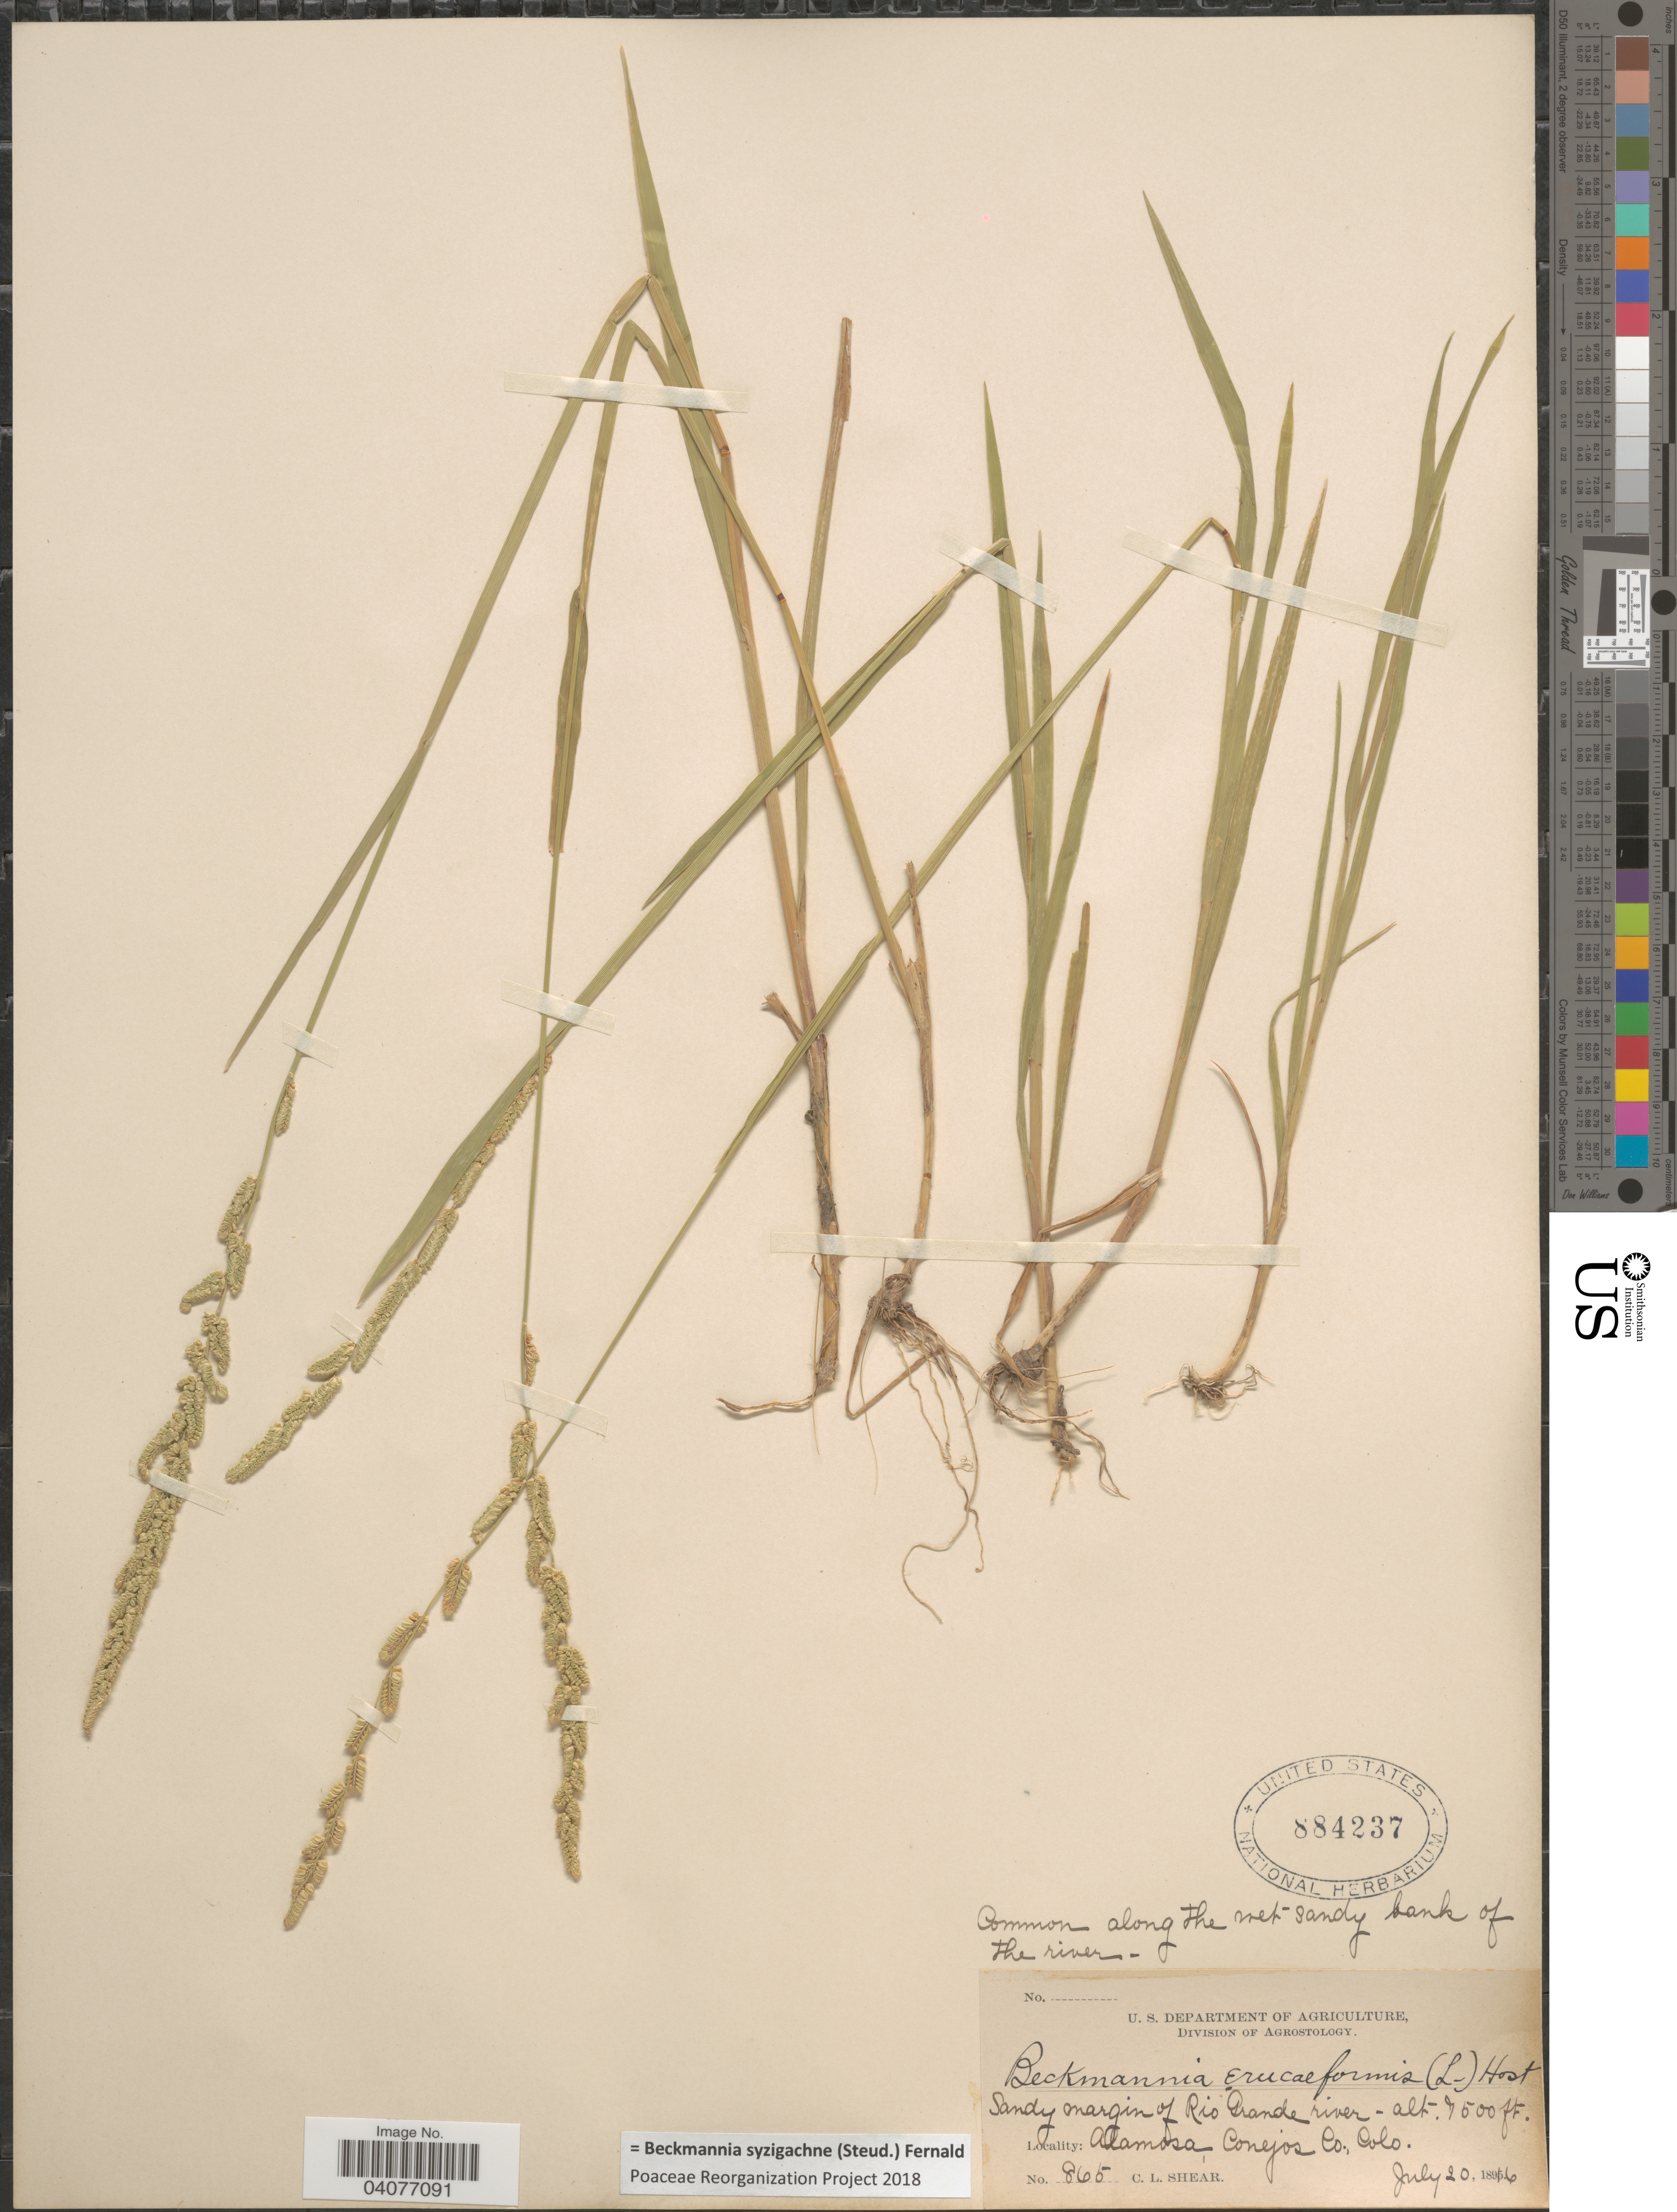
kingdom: Plantae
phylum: Tracheophyta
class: Liliopsida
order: Poales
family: Poaceae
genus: Beckmannia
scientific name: Beckmannia syzigachne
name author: (Steud.) Fernald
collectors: C. L. Shear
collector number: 865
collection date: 1896-07-20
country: United States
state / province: Colorado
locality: Sandy margin of Rio Grande river. Alamosa, Conejos Co.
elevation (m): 2286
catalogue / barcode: US 884237